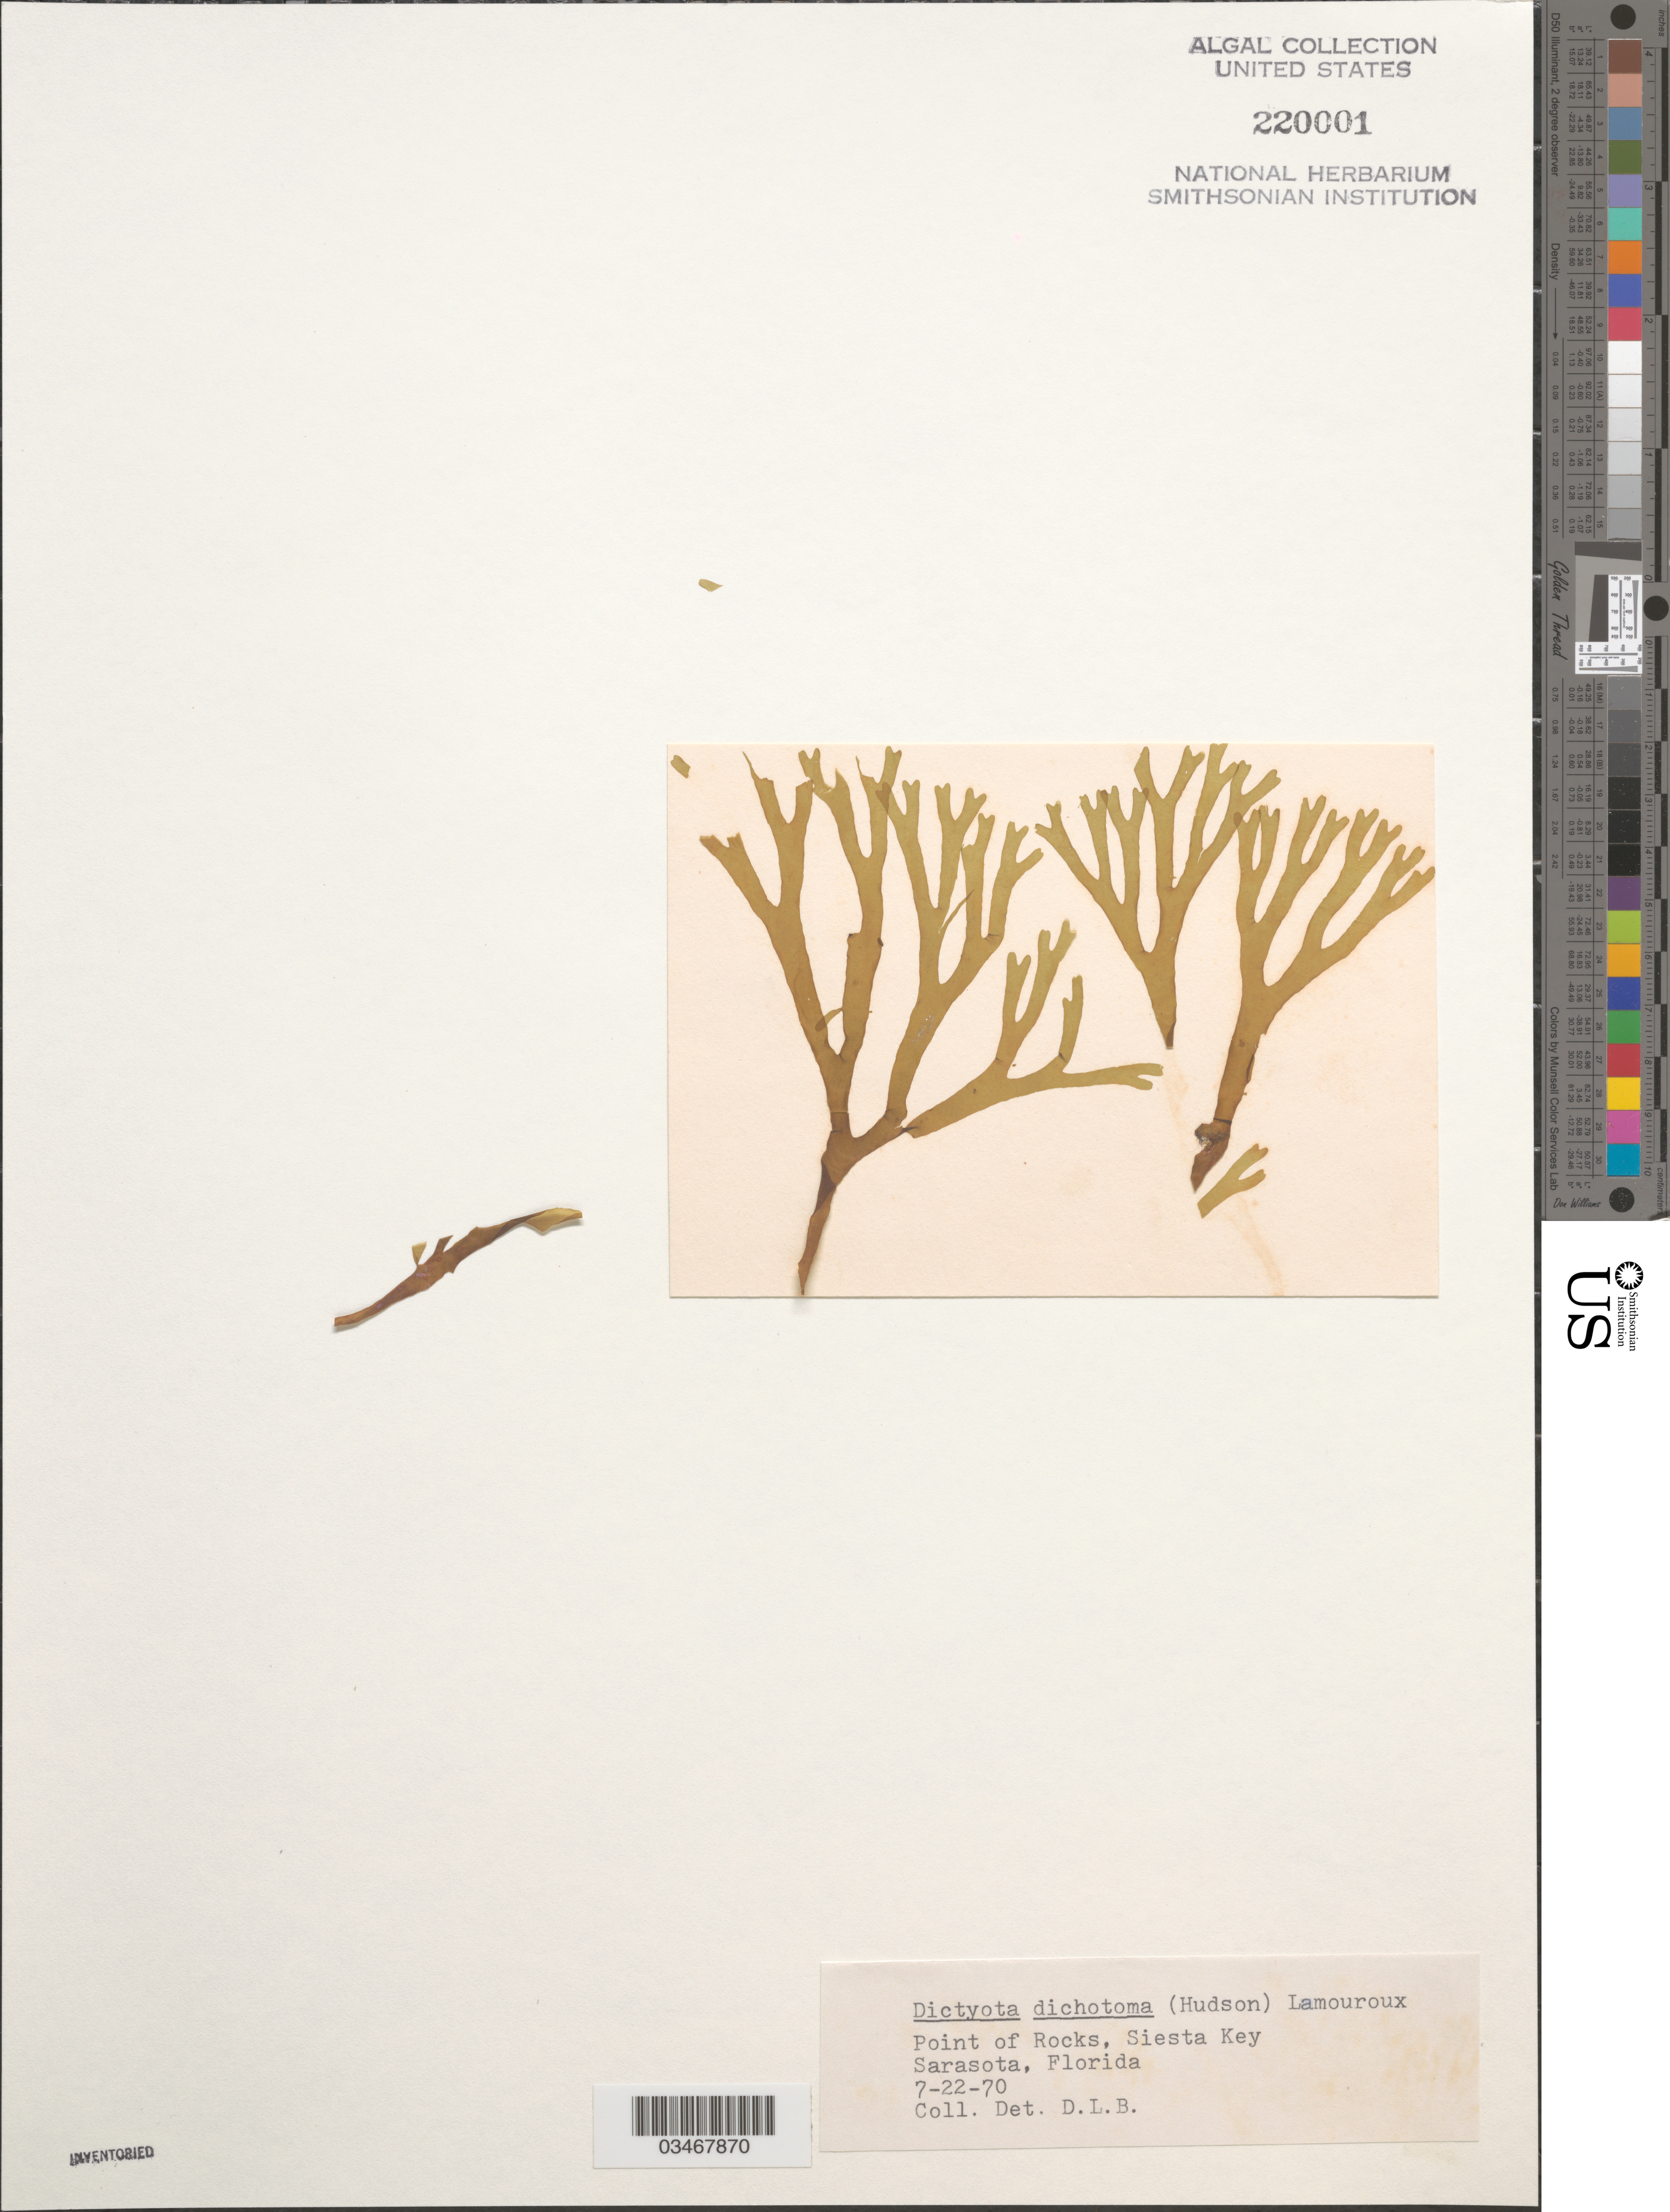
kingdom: Chromista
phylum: Ochrophyta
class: Phaeophyceae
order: Dictyotales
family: Dictyotaceae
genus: Dictyota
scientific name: Dictyota dichotoma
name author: (Huds.) J.V.Lamouroux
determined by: Ballantine, D. L.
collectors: D.L. Ballantine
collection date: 1970-07-22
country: United States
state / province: Florida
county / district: Sarasota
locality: Point of Rocks, Siesta Key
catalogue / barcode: US 220001